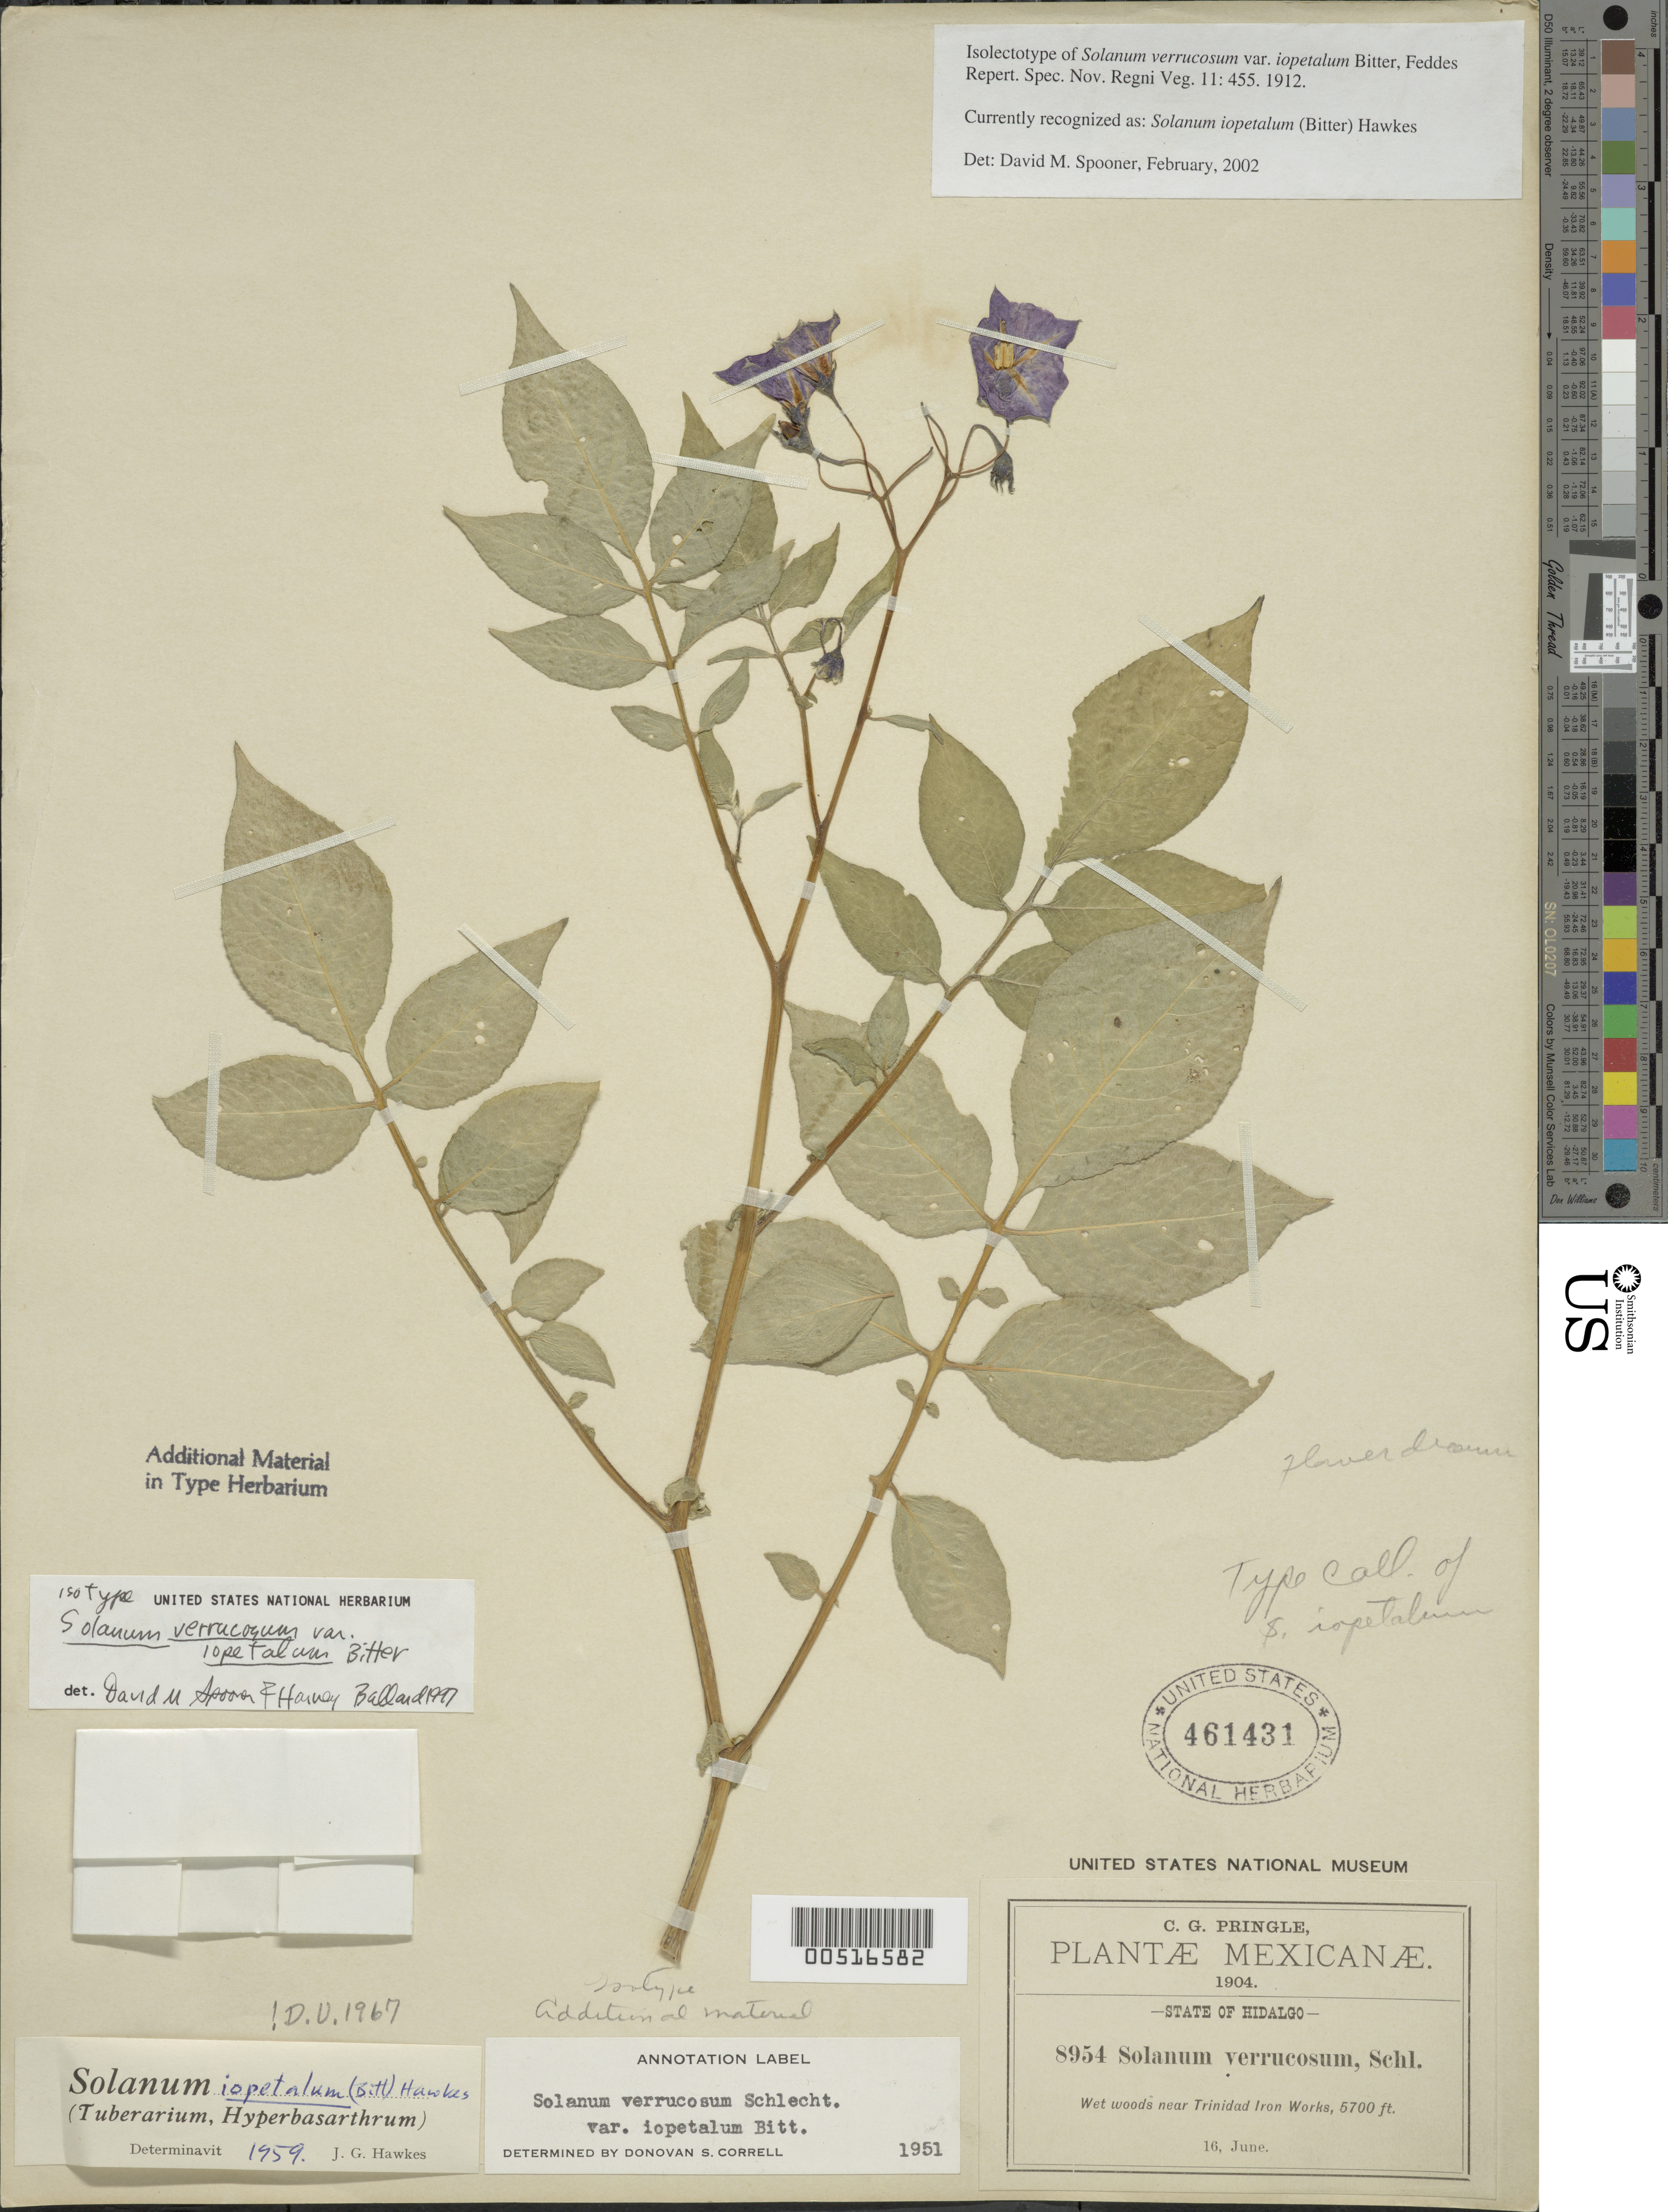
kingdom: Plantae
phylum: Tracheophyta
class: Magnoliopsida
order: Solanales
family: Solanaceae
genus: Solanum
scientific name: Solanum iopetalum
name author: (Bitter) Hawkes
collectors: C. G. Pringle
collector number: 8954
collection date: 1904-06-16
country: Mexico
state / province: Hidalgo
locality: Wet woods near Trinidad Iron Works.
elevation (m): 1737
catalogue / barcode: US 461431